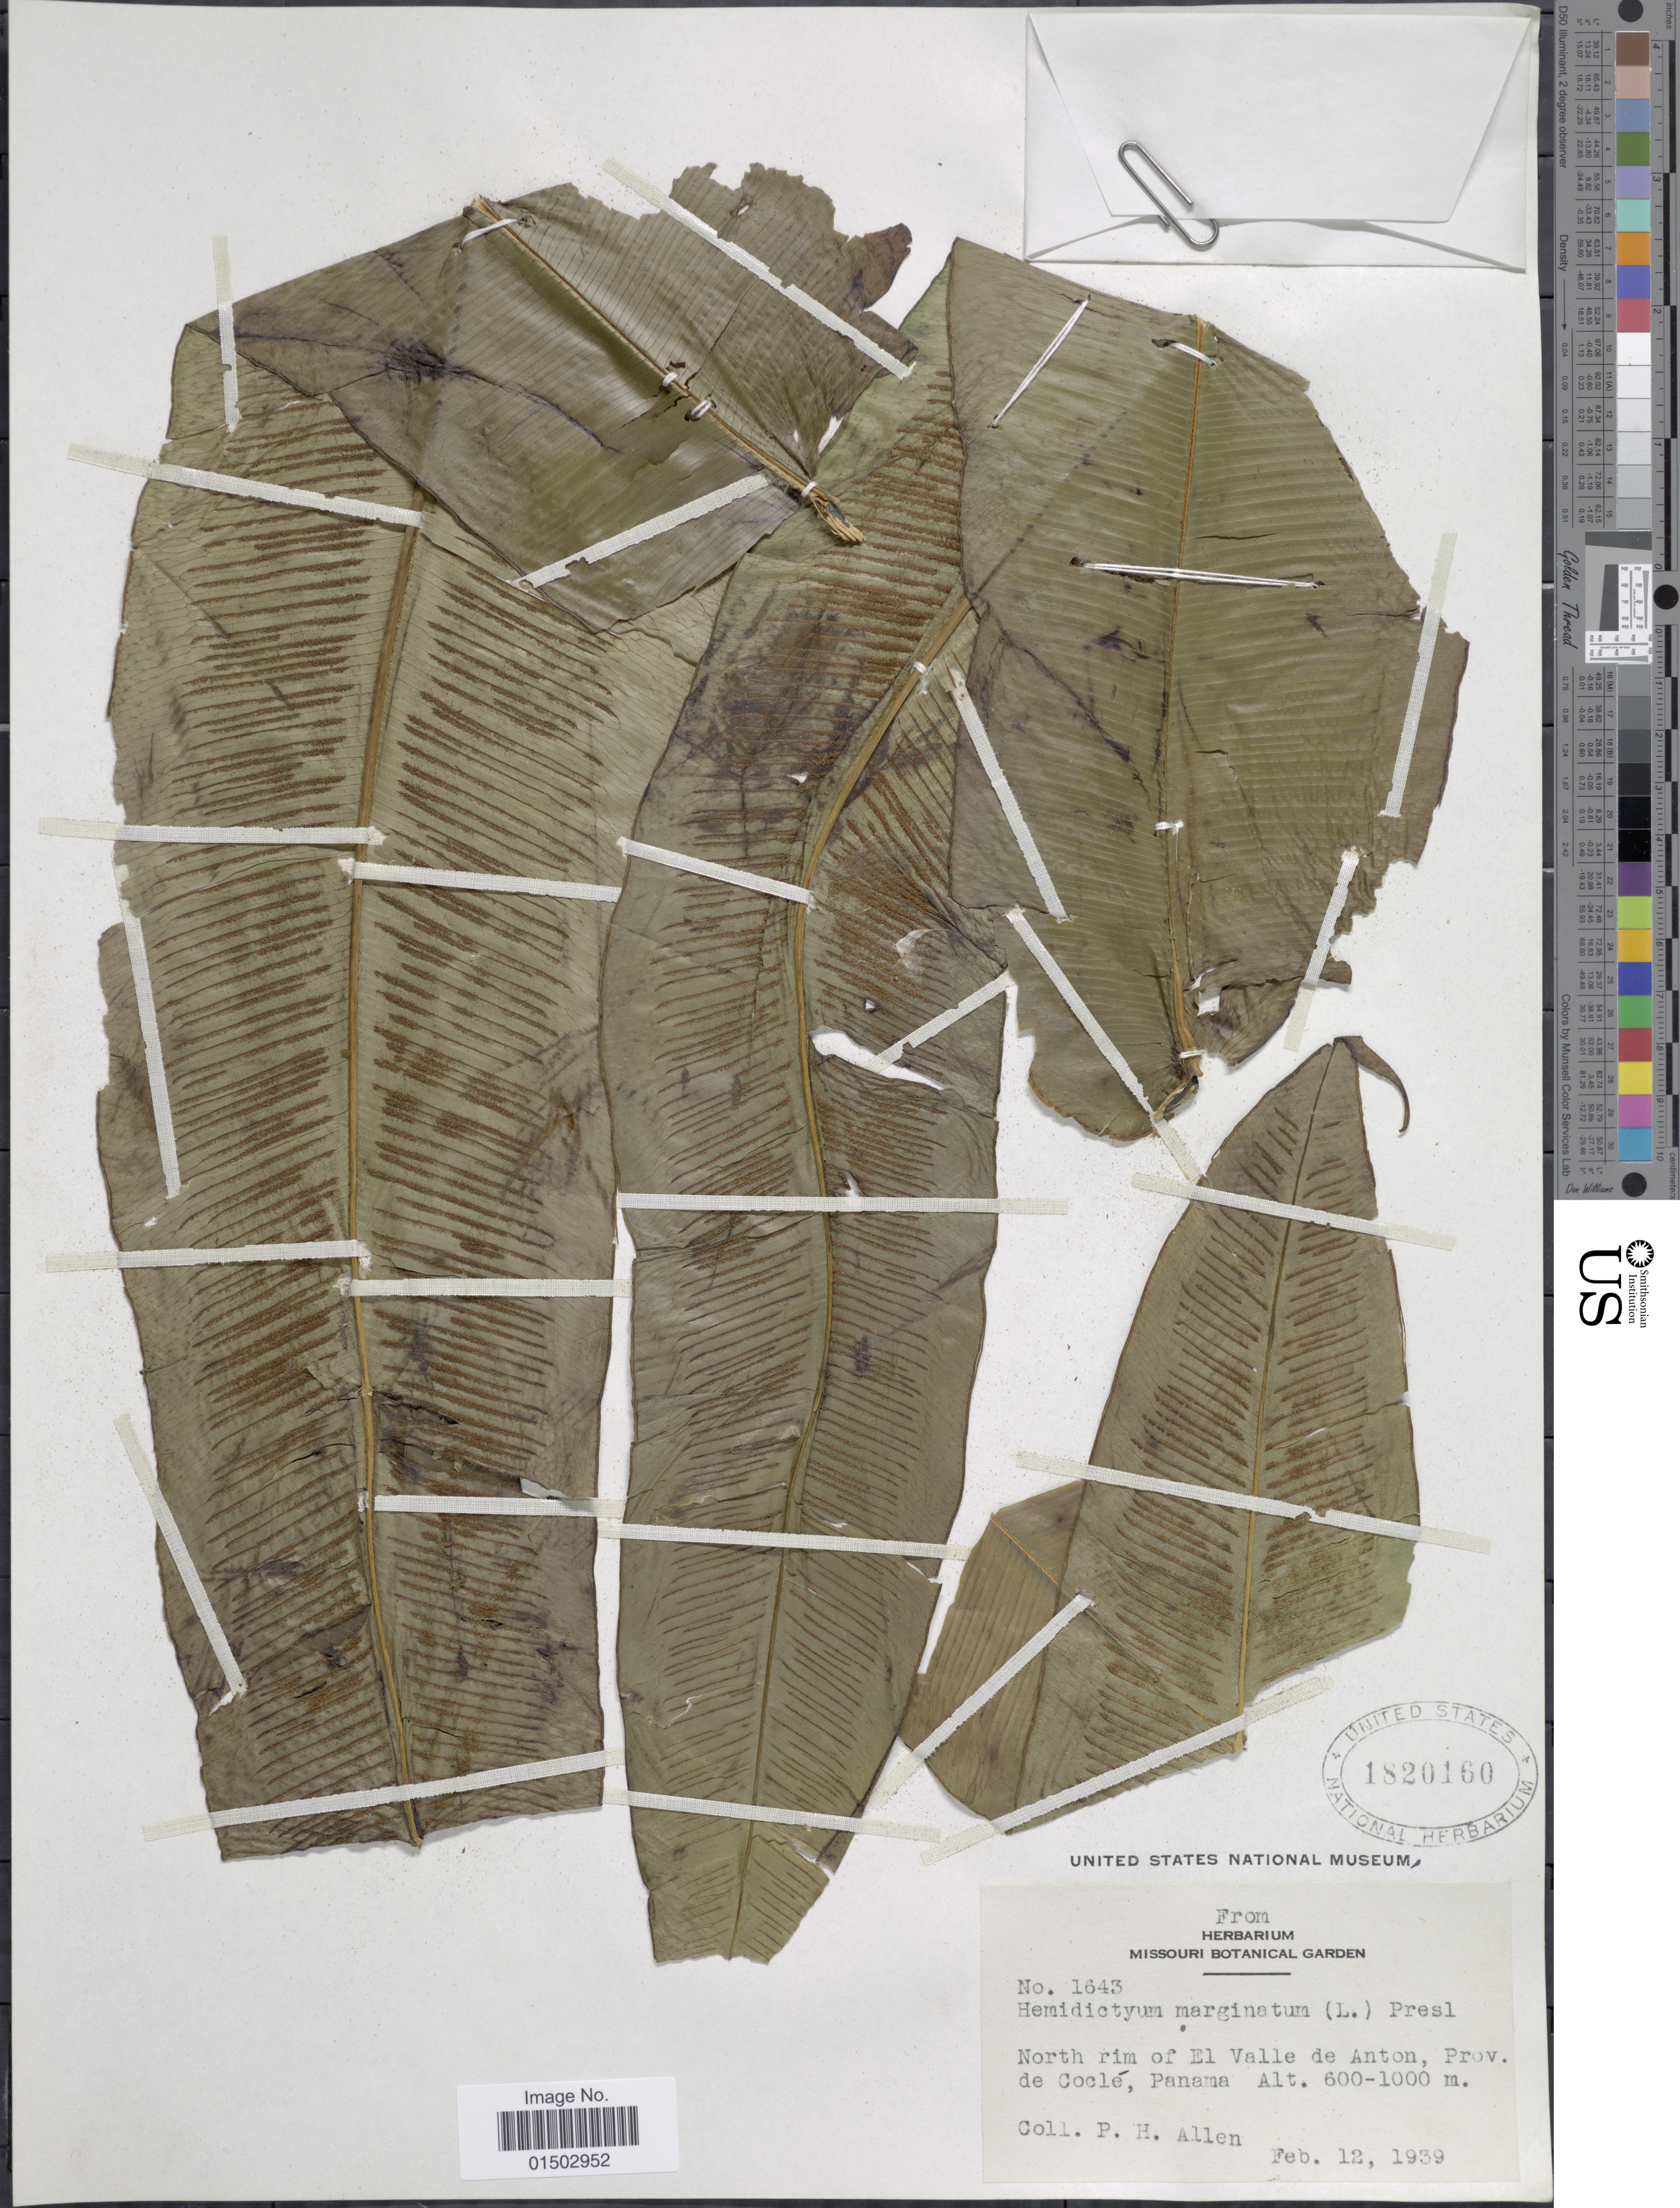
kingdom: Plantae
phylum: Tracheophyta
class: Polypodiopsida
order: Polypodiales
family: Hemidictyaceae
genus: Hemidictyum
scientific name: Hemidictyum marginatum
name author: (L.) C. Presl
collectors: P. H. Allen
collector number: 1643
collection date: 1939-02-12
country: Panama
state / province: Coclé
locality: North rim of el Valle de Anton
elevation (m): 600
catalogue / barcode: US 1820160